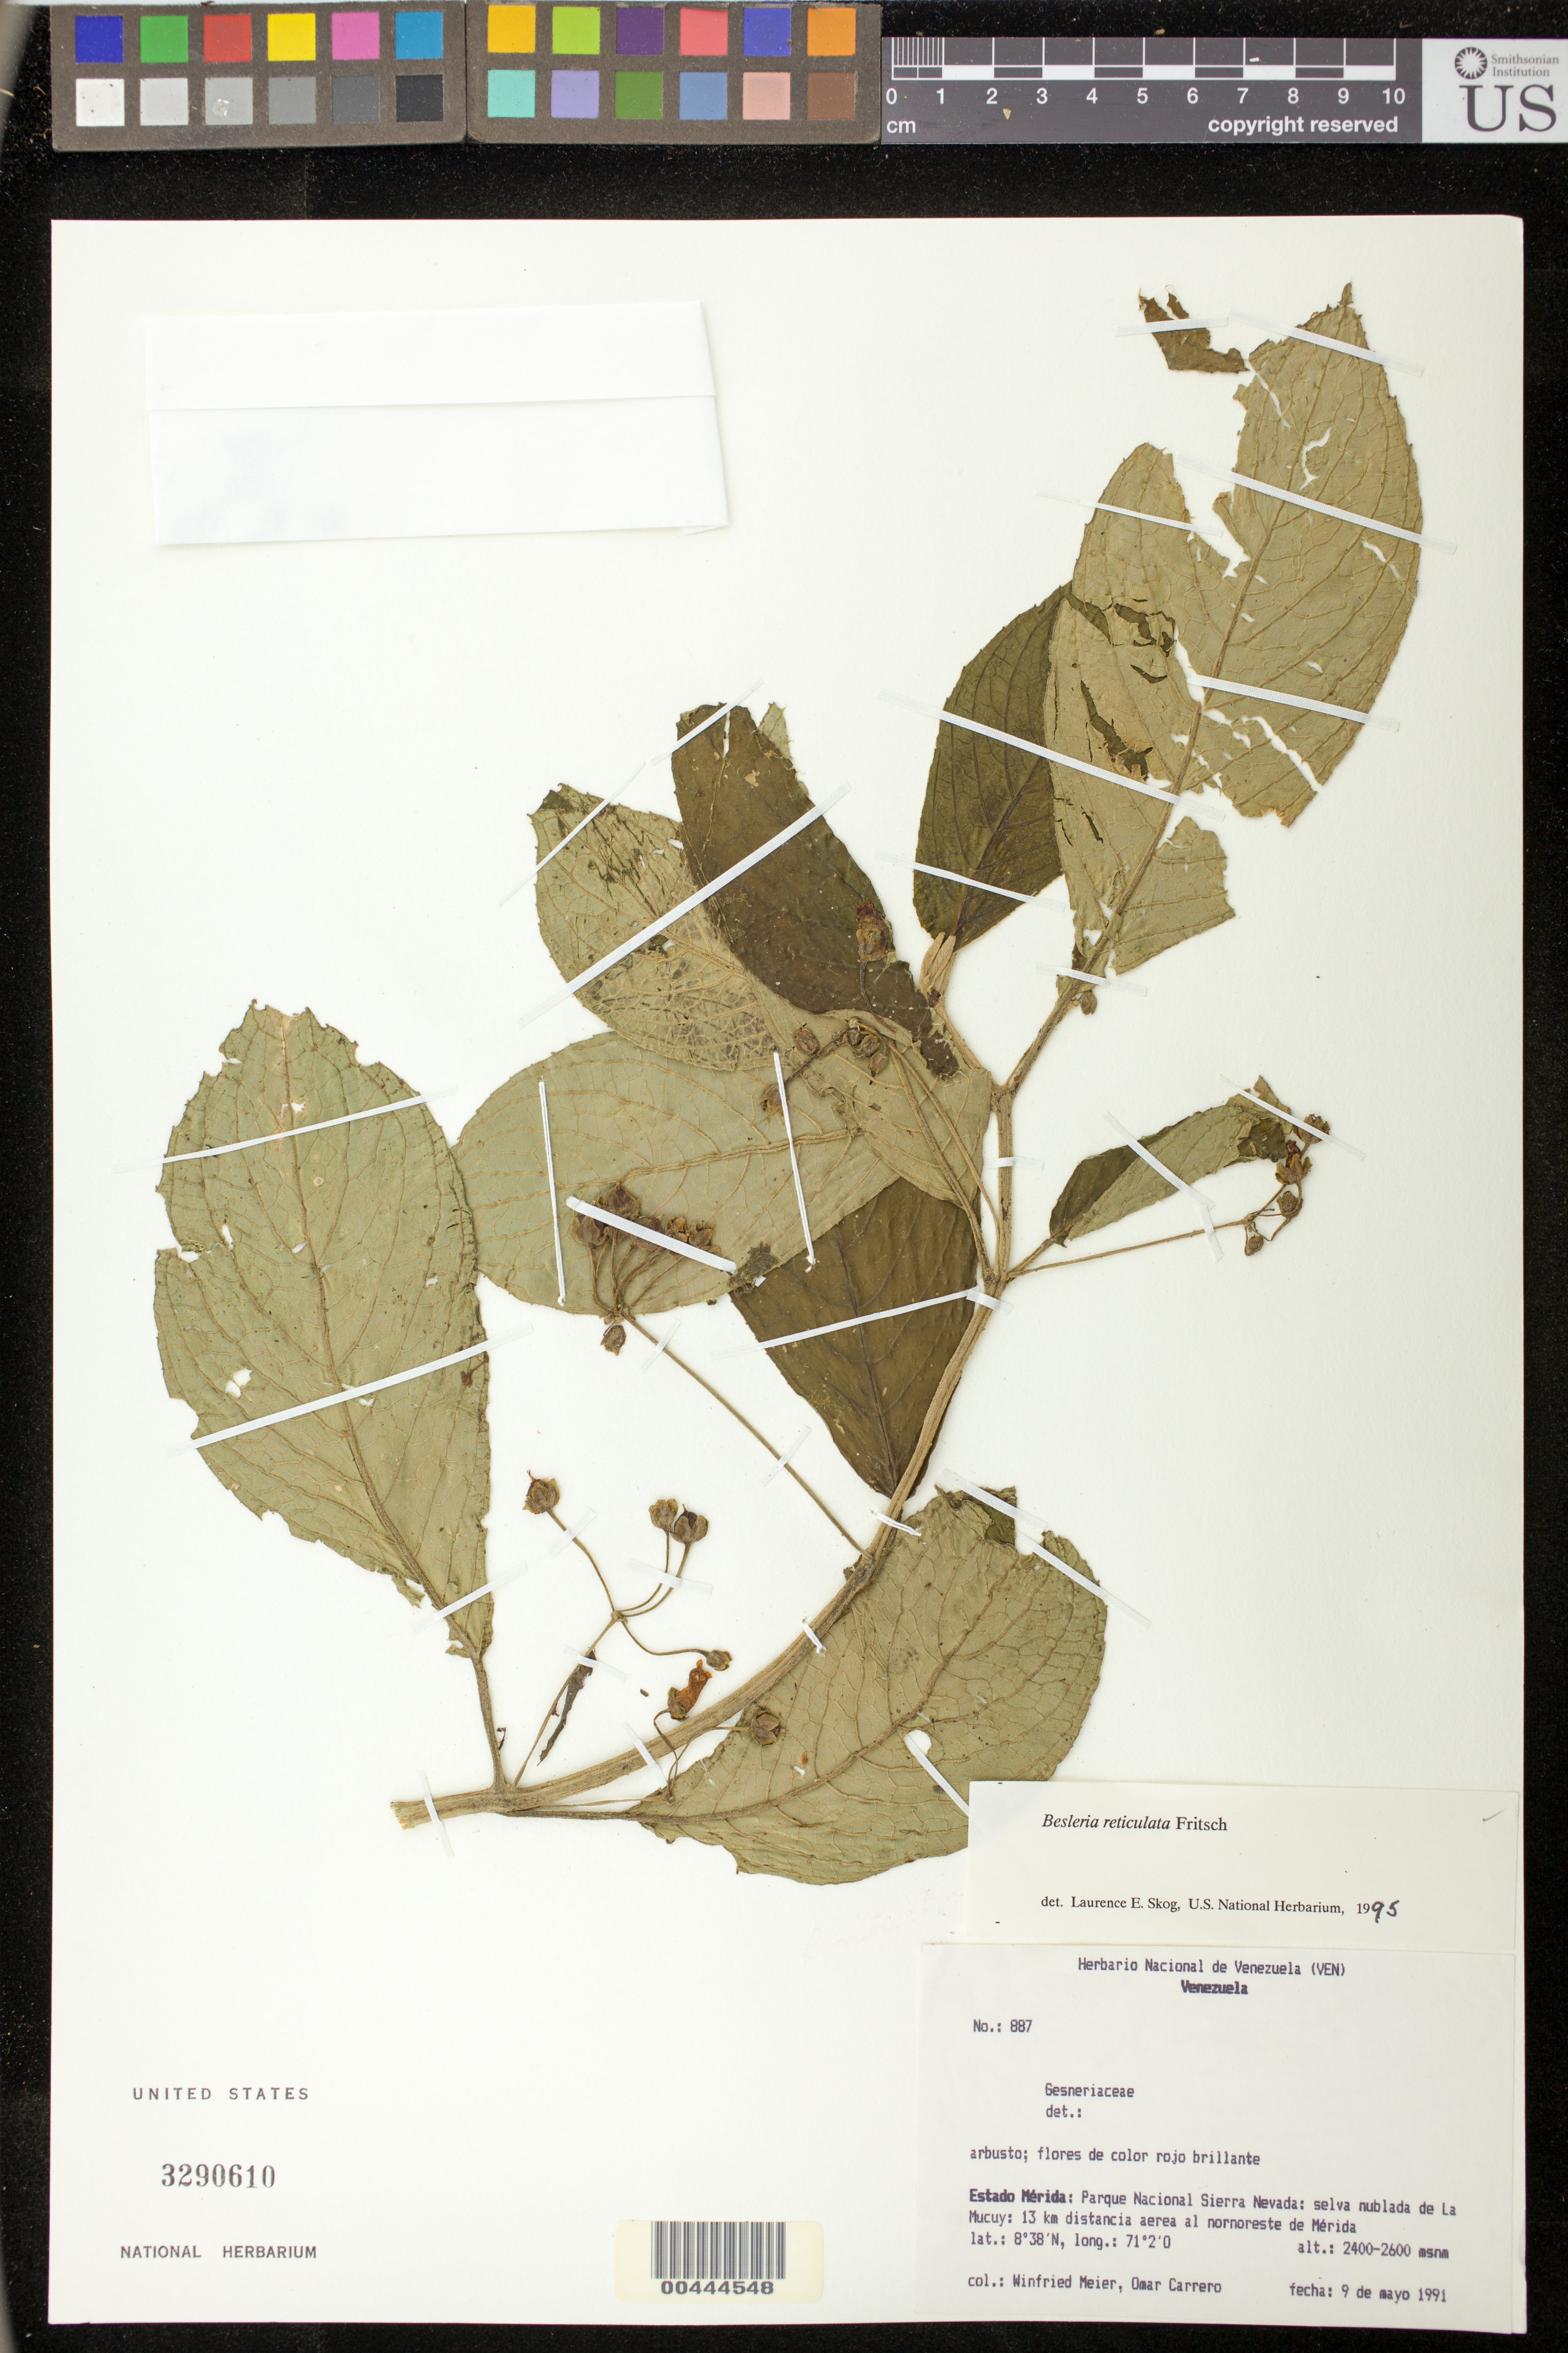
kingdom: Plantae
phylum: Tracheophyta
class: Magnoliopsida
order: Lamiales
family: Gesneriaceae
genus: Besleria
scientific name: Besleria reticulata var. reticulata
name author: Fritsch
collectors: W. Meier & O. Carrero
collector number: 887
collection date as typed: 09 May 1991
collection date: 1991-05-09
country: Venezuela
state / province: Mérida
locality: Sierra Nevada National Park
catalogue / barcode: US 3290610